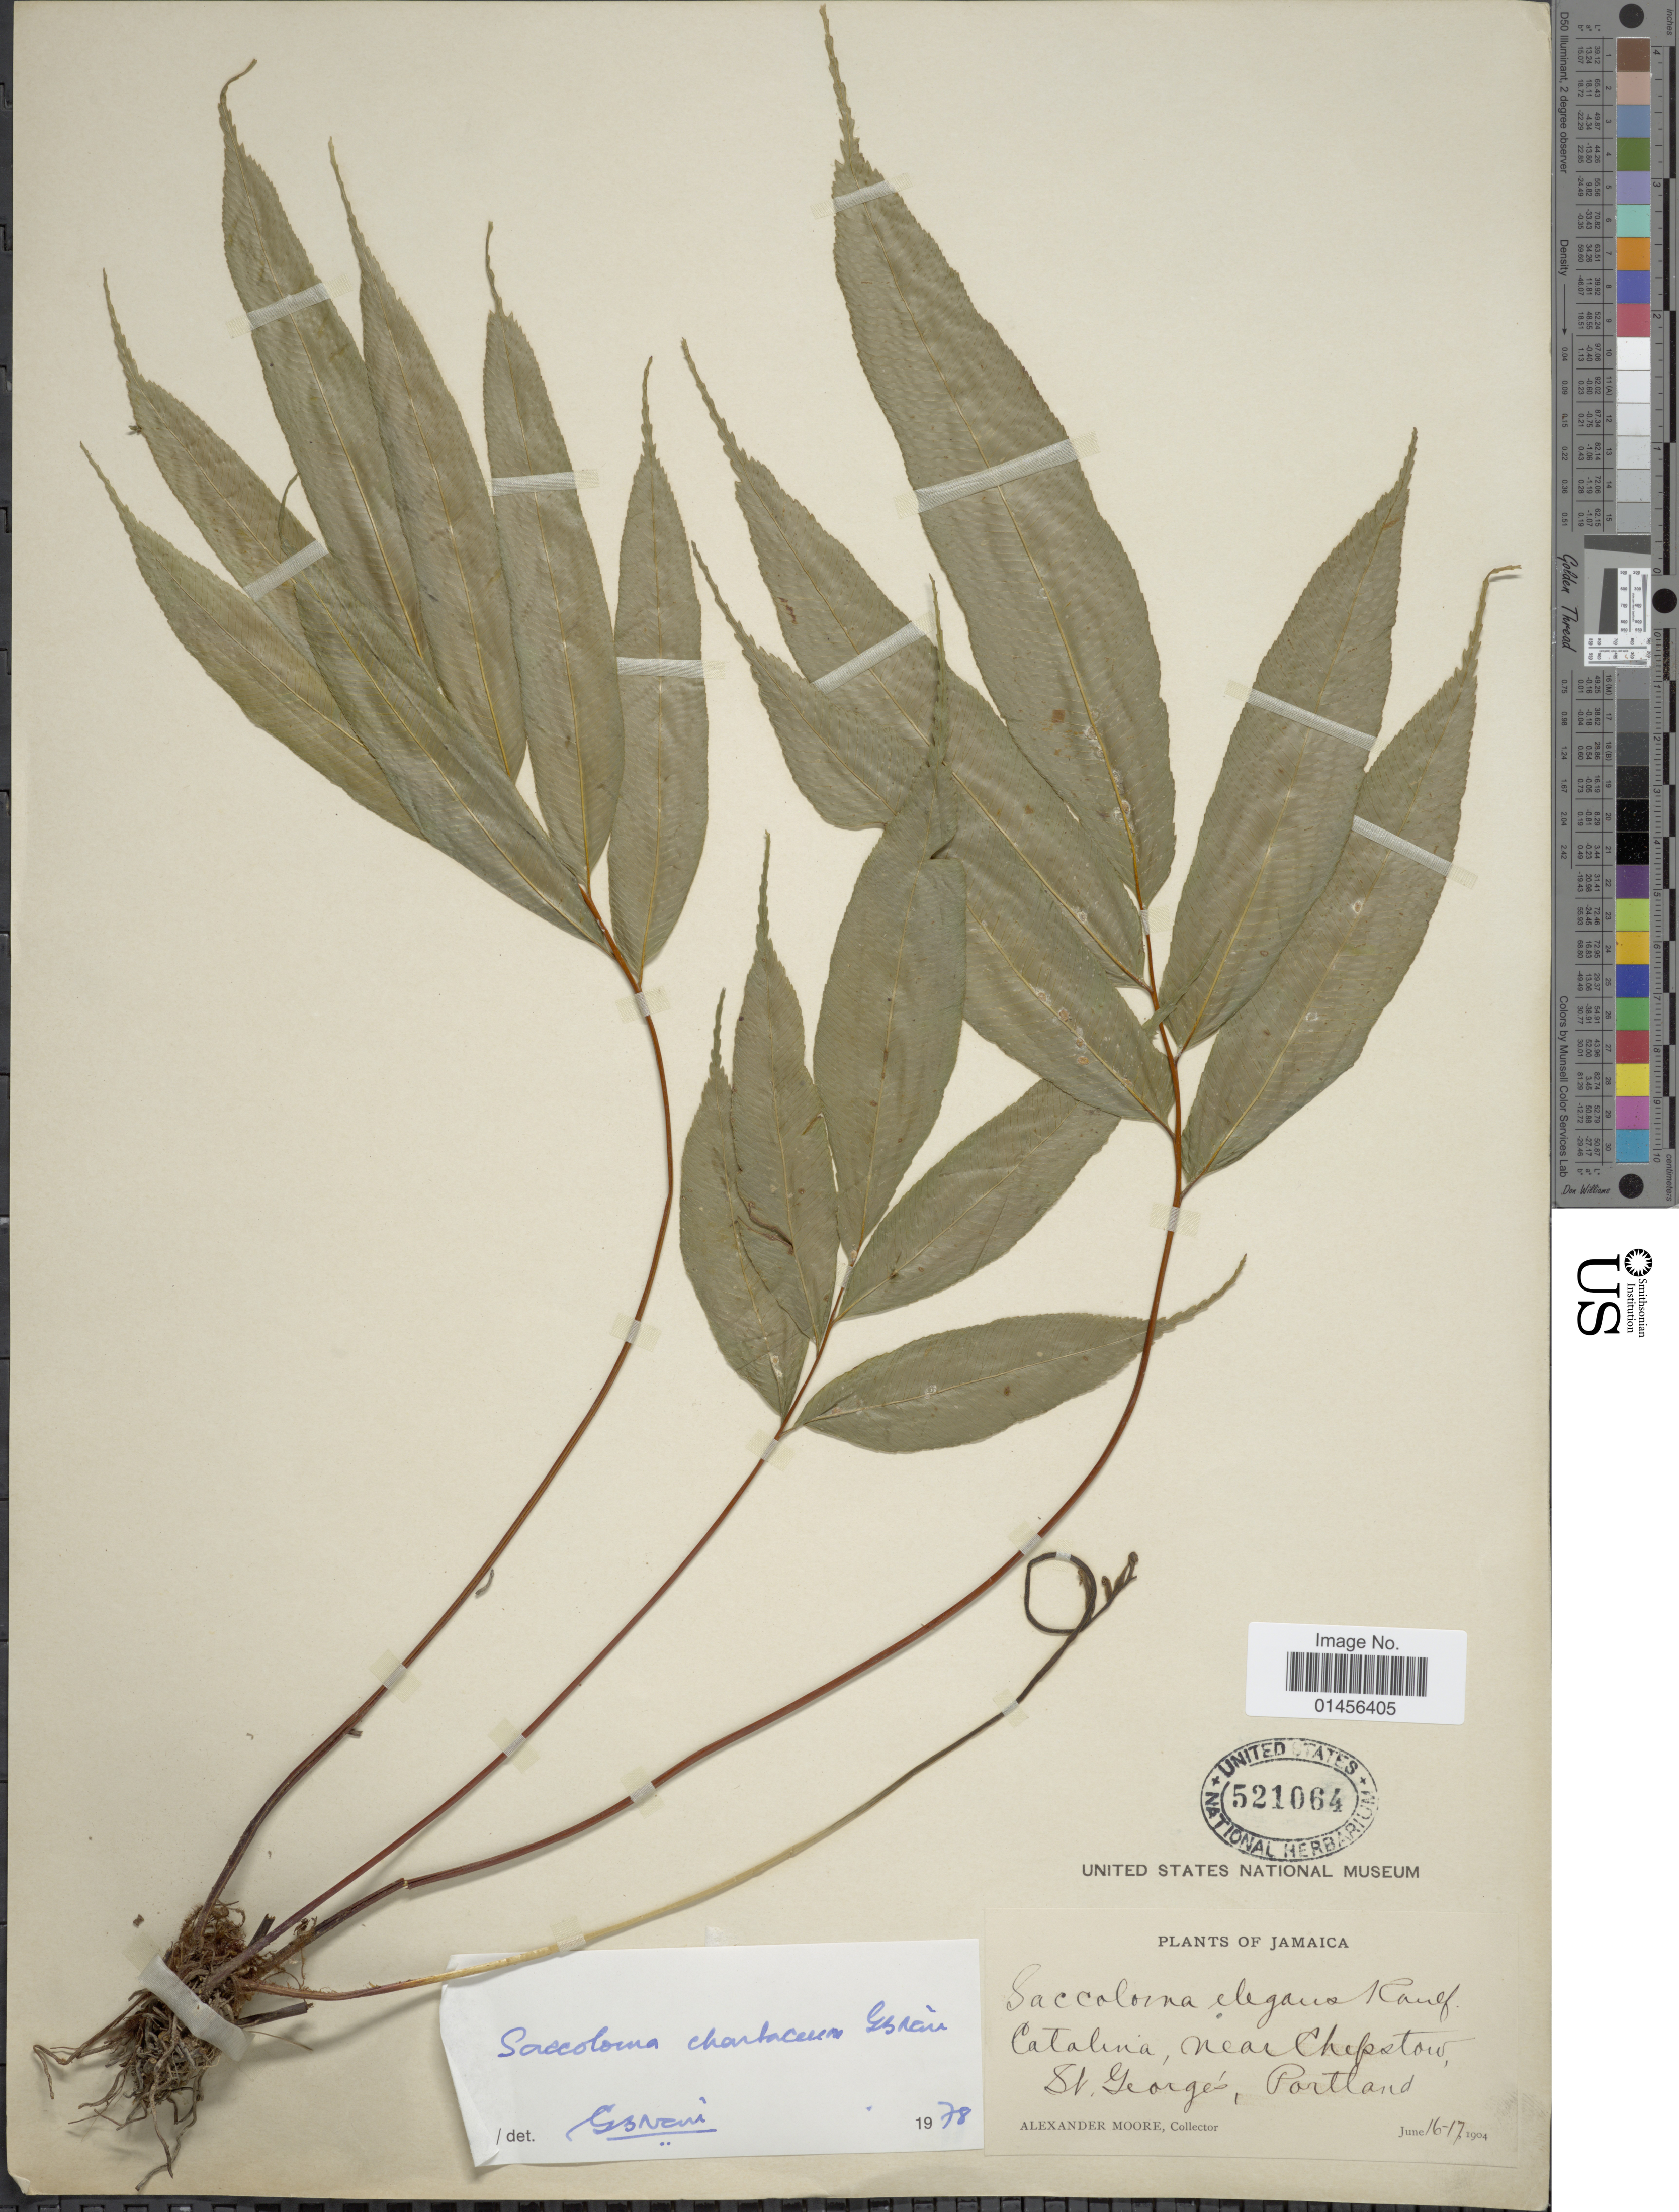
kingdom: Plantae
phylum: Tracheophyta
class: Polypodiopsida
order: Polypodiales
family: Saccolomataceae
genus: Saccoloma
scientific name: Saccoloma elegans subsp. chartaceum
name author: Cremers & K.U. Kramer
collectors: A. Moore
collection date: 1904-06-16/1904-06-17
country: Jamaica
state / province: Portland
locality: Catalina, near Chepstow St Georges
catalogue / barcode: US 521064